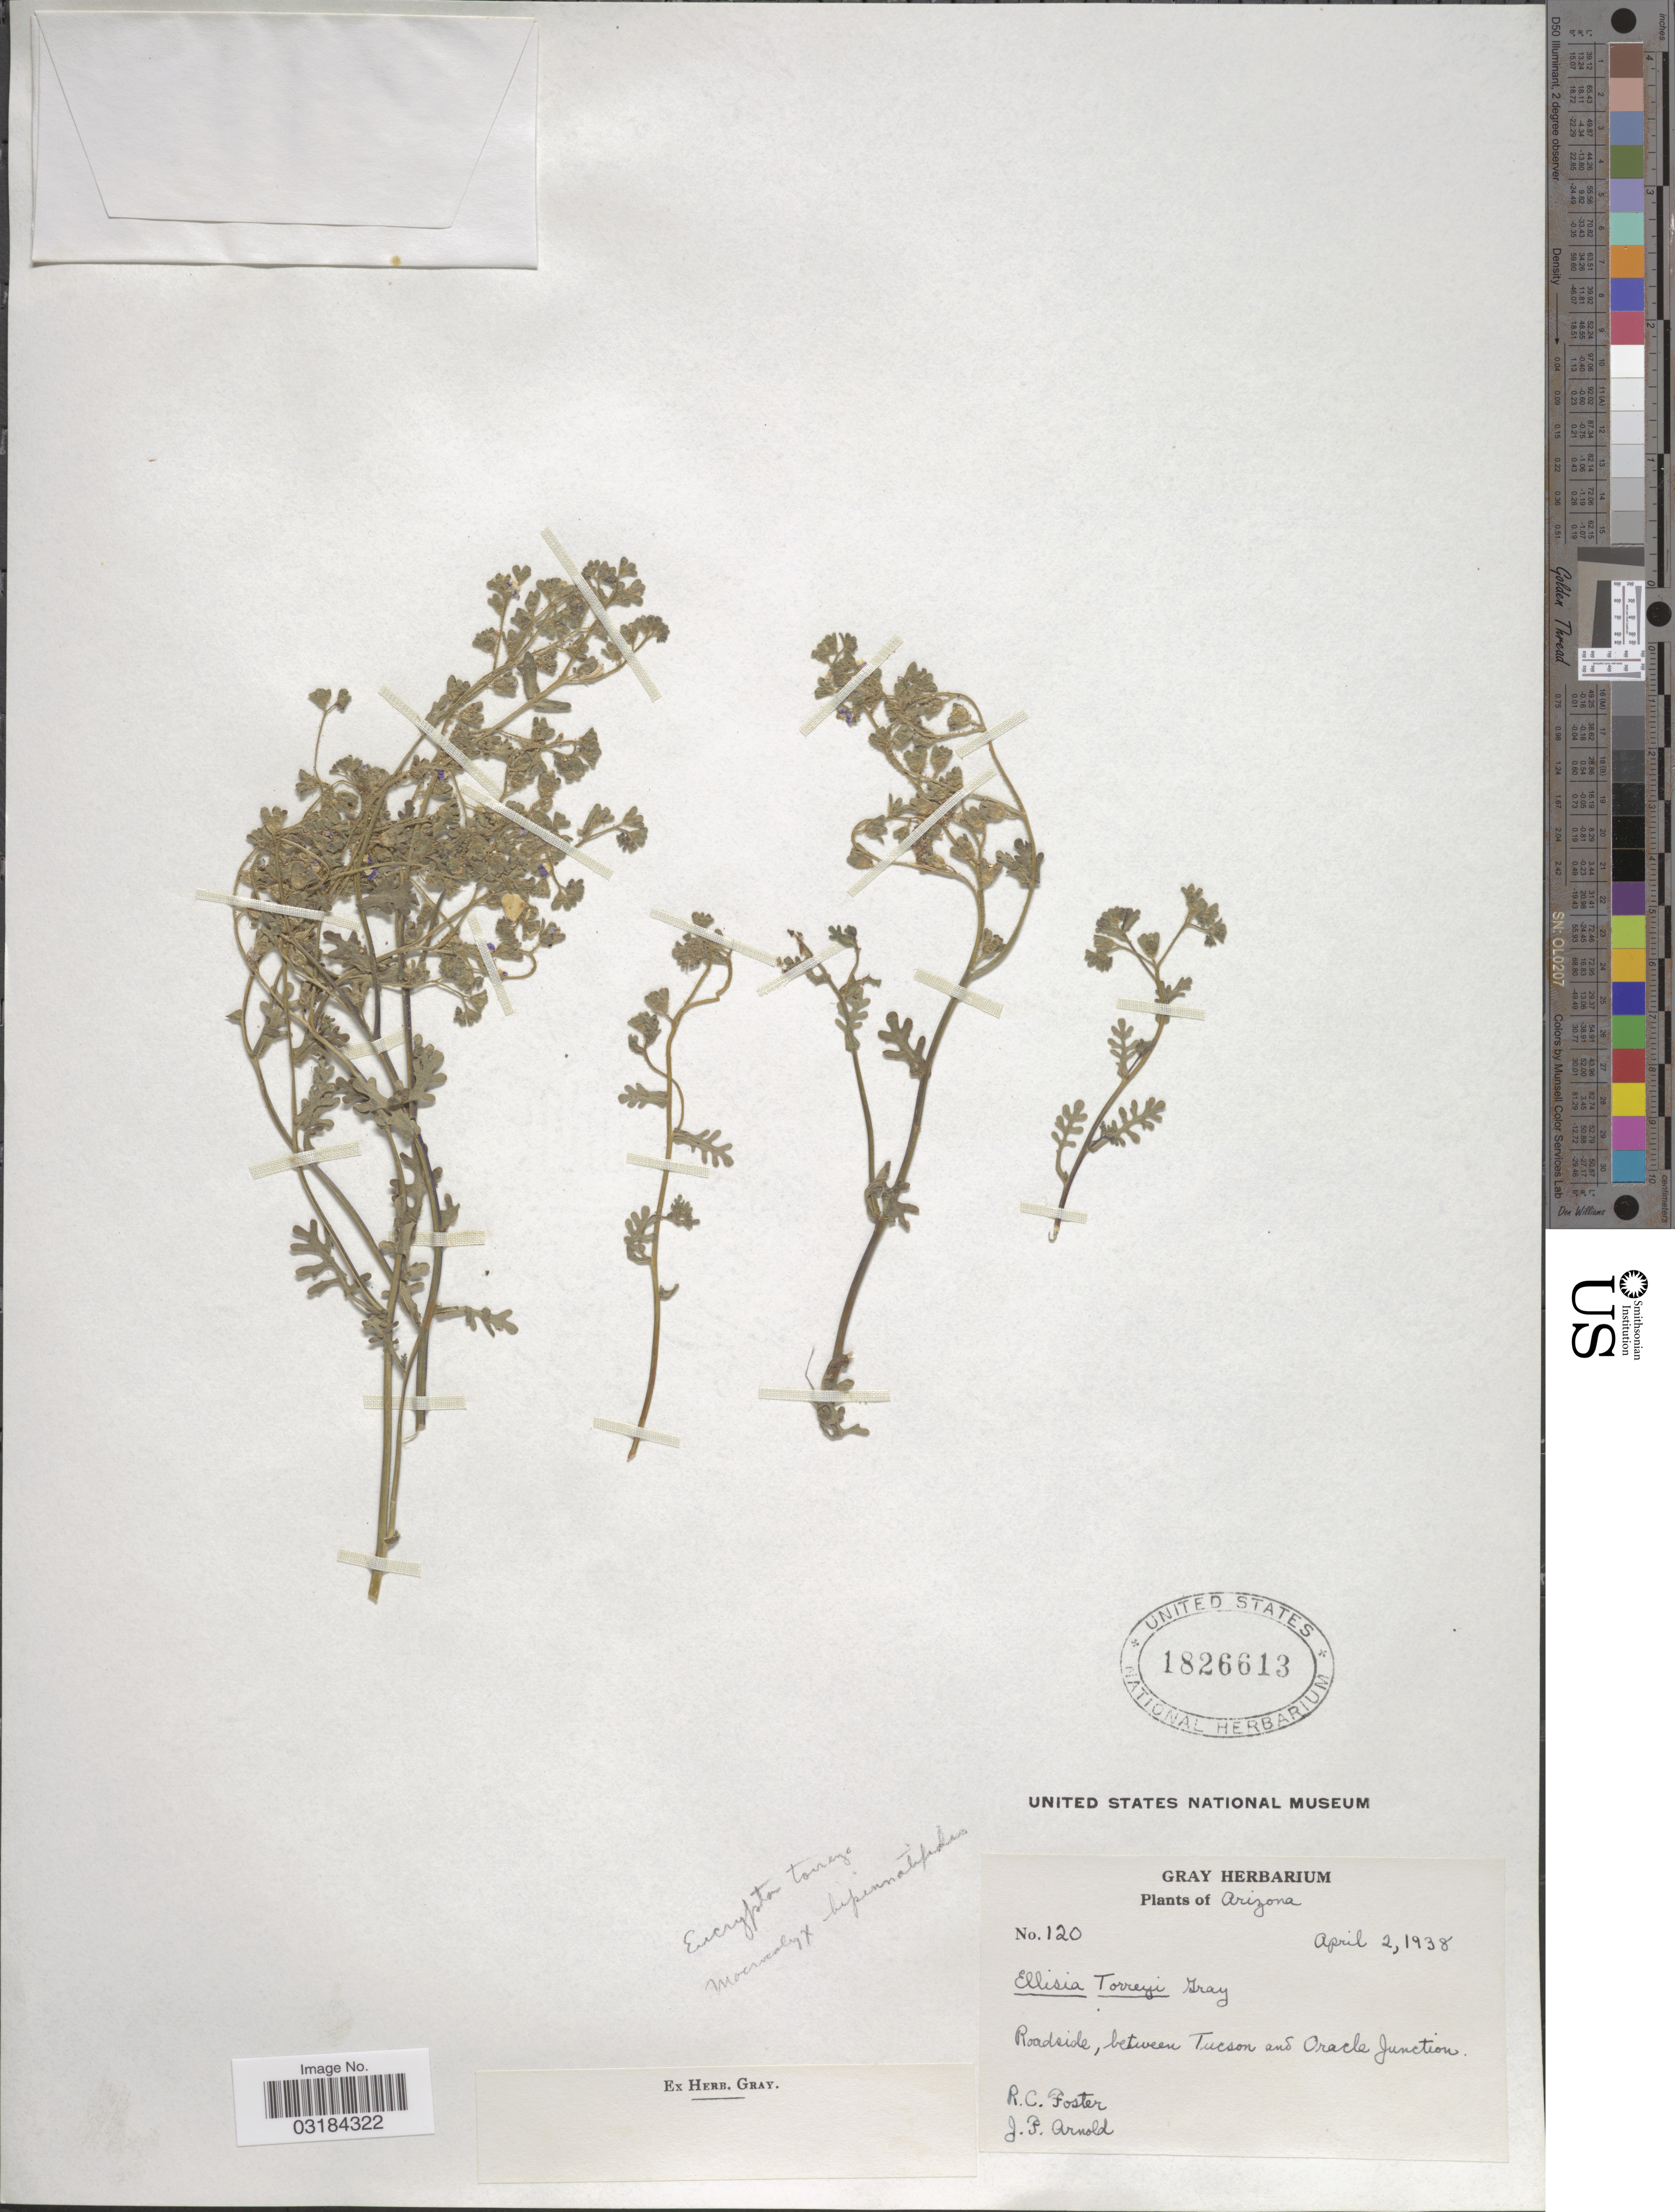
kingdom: Plantae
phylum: Tracheophyta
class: Magnoliopsida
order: Boraginales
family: Hydrophyllaceae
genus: Eucrypta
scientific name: Eucrypta chrysanthemifolia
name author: (Benth.) Greene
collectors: R. C. Foster & J. F. Arnold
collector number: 120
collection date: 1938-04-02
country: United States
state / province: Arizona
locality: Roadside, between Tucson and Oracle Junction.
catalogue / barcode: US 1826613